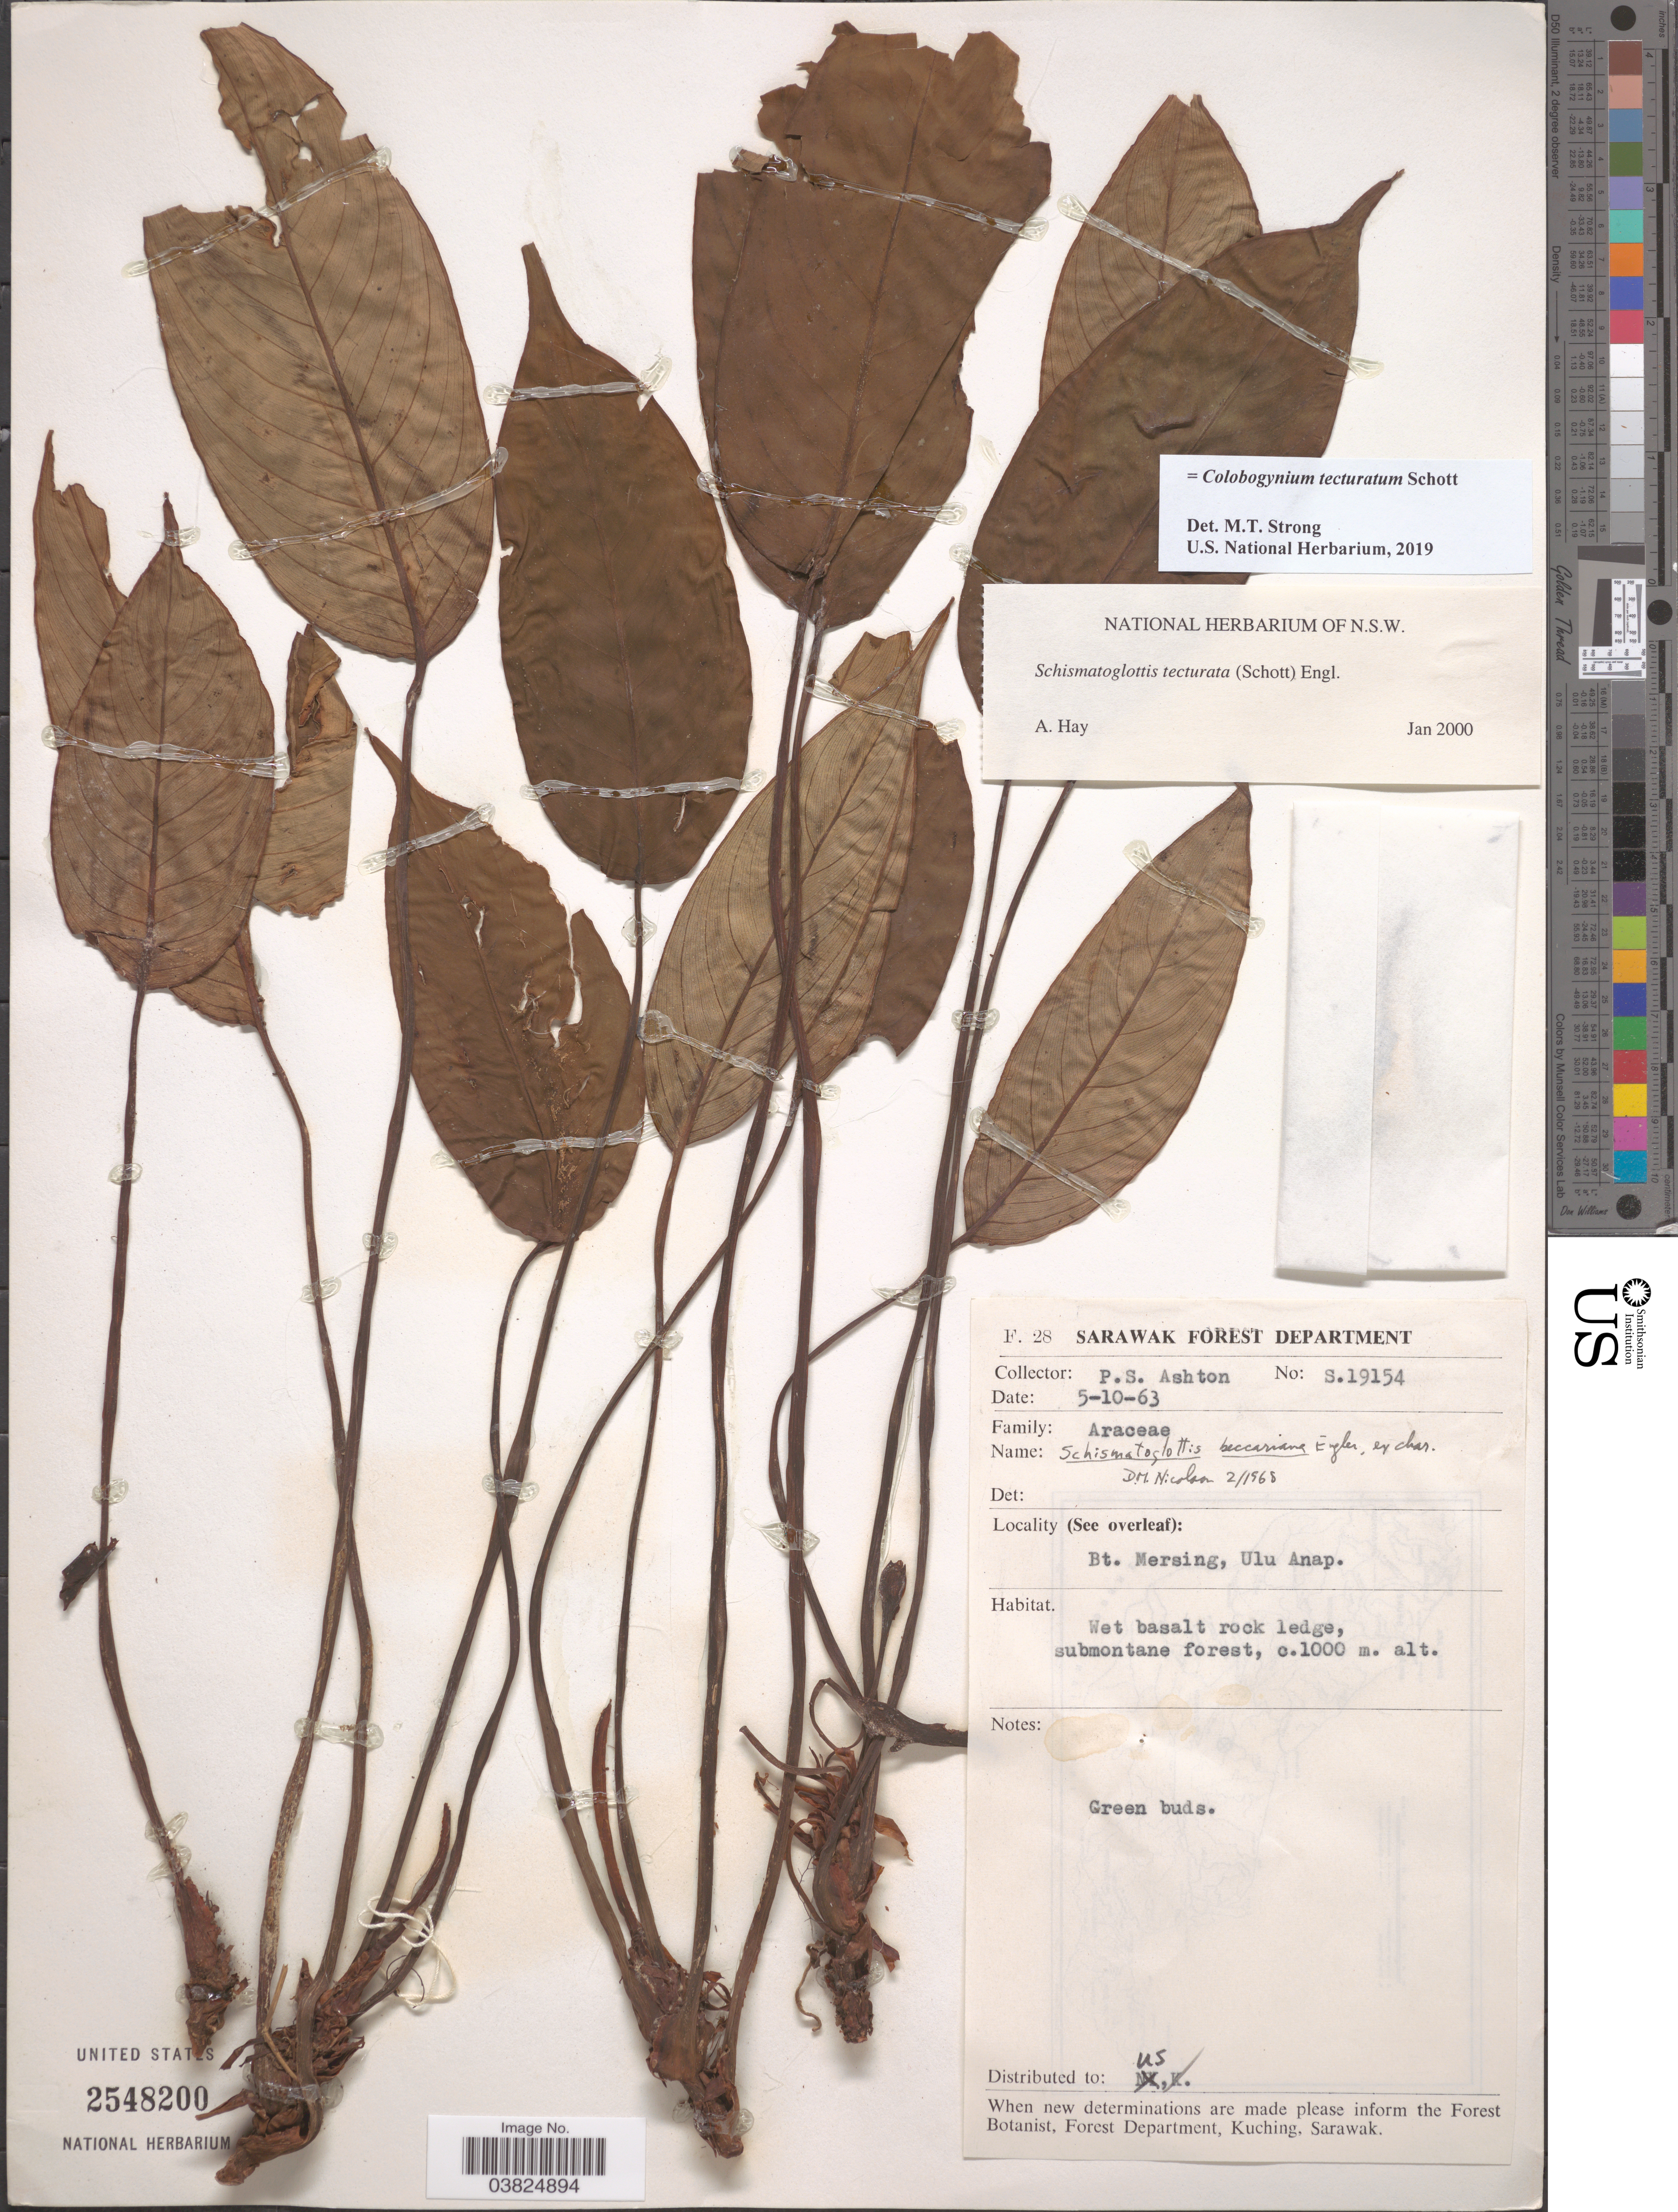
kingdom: Plantae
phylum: Tracheophyta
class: Liliopsida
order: Alismatales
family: Araceae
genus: Colobogynium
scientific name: Colobogynium tecturatum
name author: Schott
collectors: P. S. Ashton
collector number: S.19154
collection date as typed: Transcribed d/m/y: 5/10/63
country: Malaysia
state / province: Sarawak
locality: Bt. Mersing, Ulu Anap.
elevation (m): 1000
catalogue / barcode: US 2548200